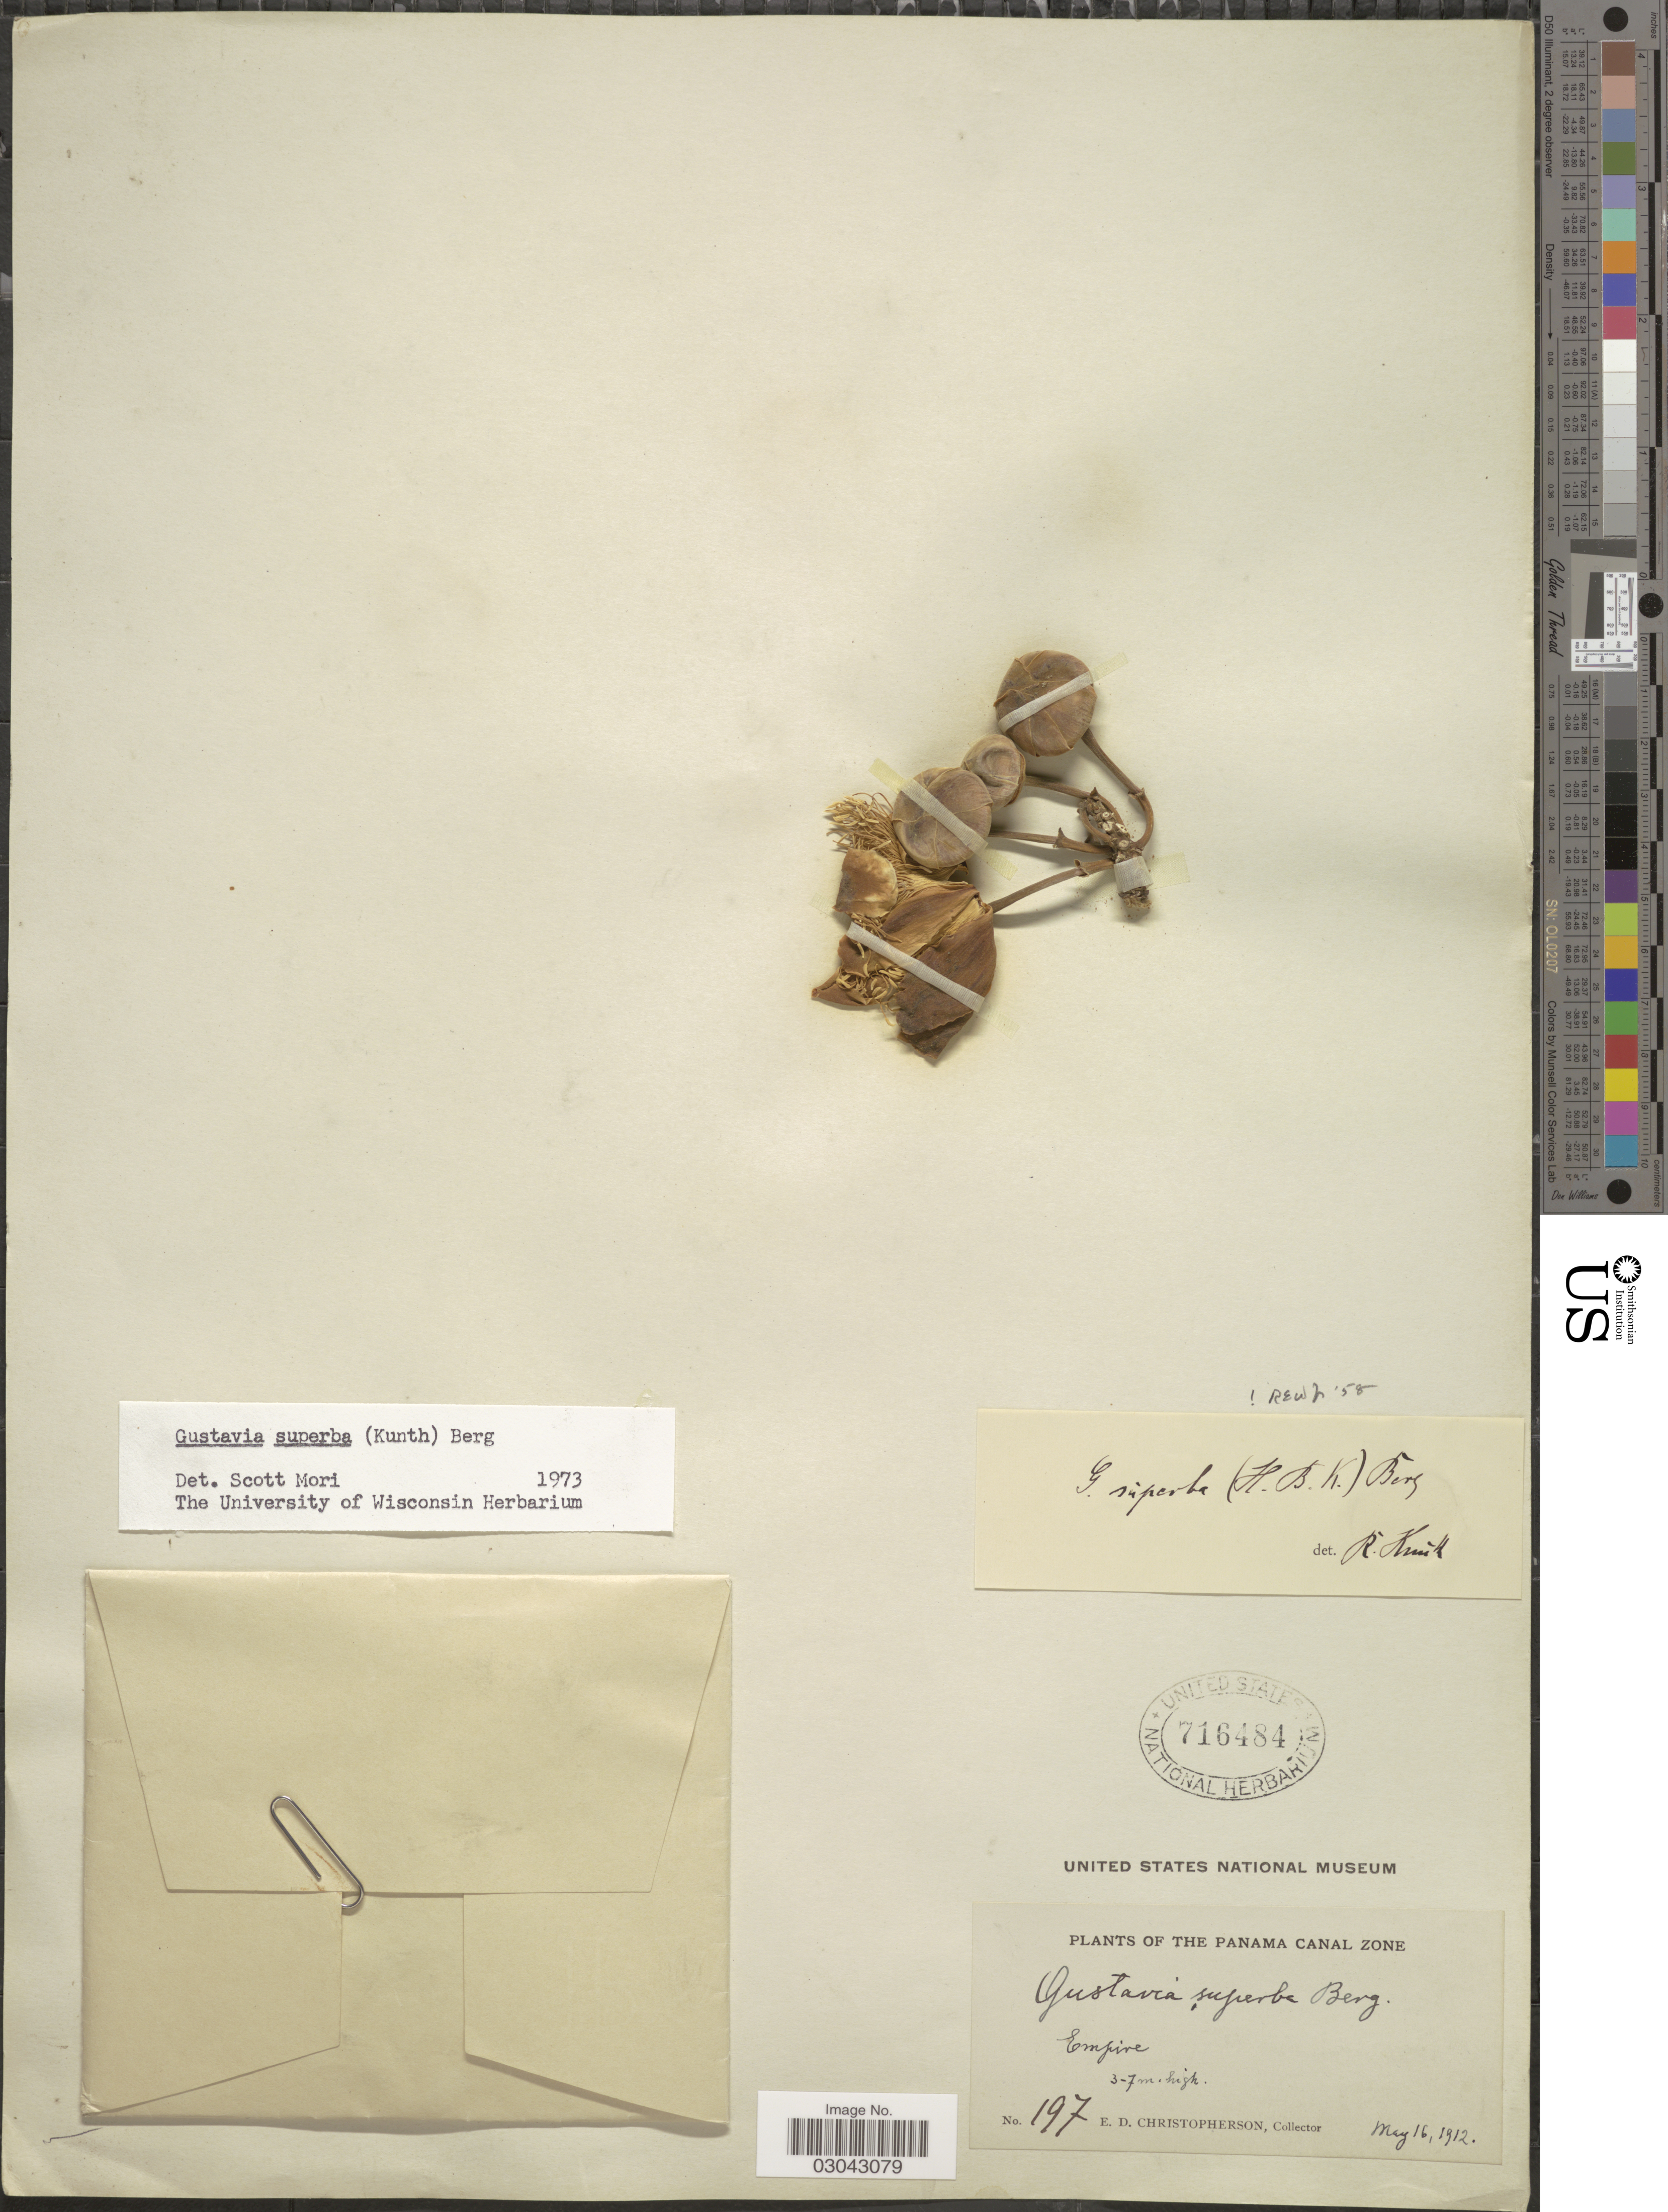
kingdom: Plantae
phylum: Tracheophyta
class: Magnoliopsida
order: Ericales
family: Lecythidaceae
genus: Gustavia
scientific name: Gustavia superba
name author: (Kunth) O. Berg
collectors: E. Christopherson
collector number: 197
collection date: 1912-05-16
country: Panama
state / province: Colón / Panamá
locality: The Panama Canal Zone, Empire.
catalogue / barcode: US 716484